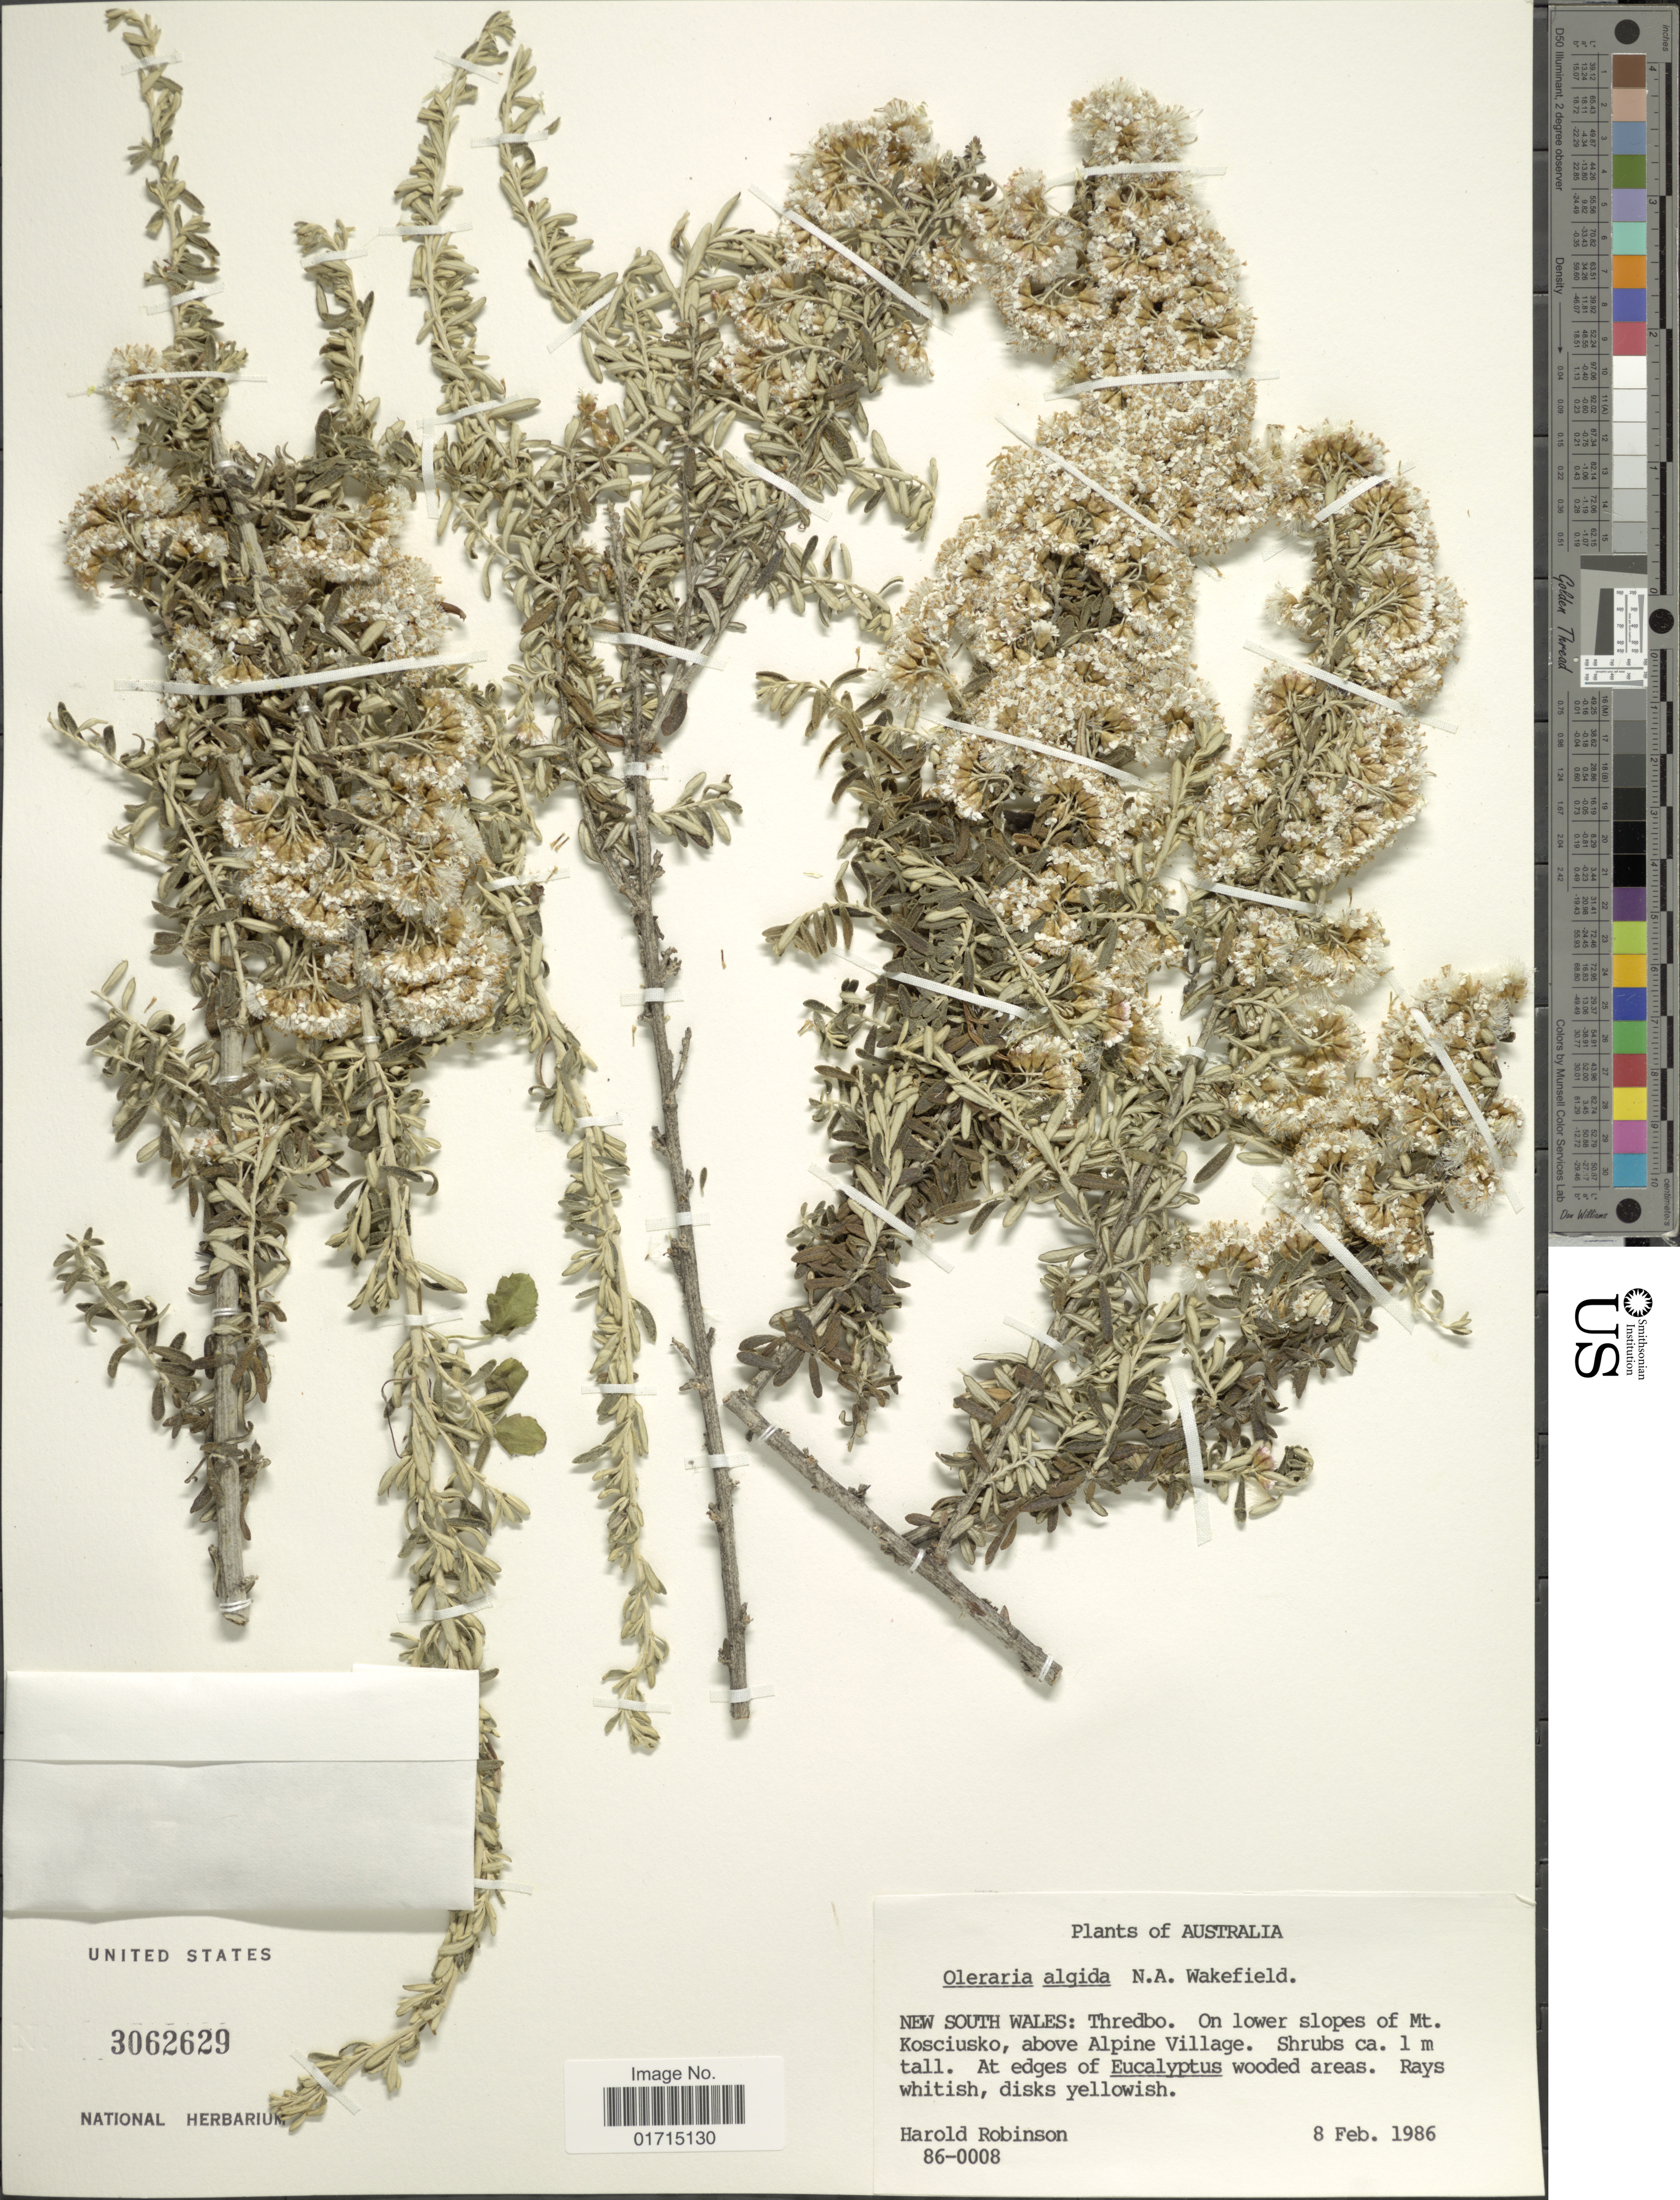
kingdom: Plantae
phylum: Tracheophyta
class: Magnoliopsida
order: Asterales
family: Asteraceae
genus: Olearia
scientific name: Olearia algida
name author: N.A. Wakef.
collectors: H. Robinson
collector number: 86-0008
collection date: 1986-02-08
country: Australia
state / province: New South Wales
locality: New South Wales: Thredbo. On lower slopes of Mt. Kosciusko, above Alpine Village.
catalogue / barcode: US 3062629